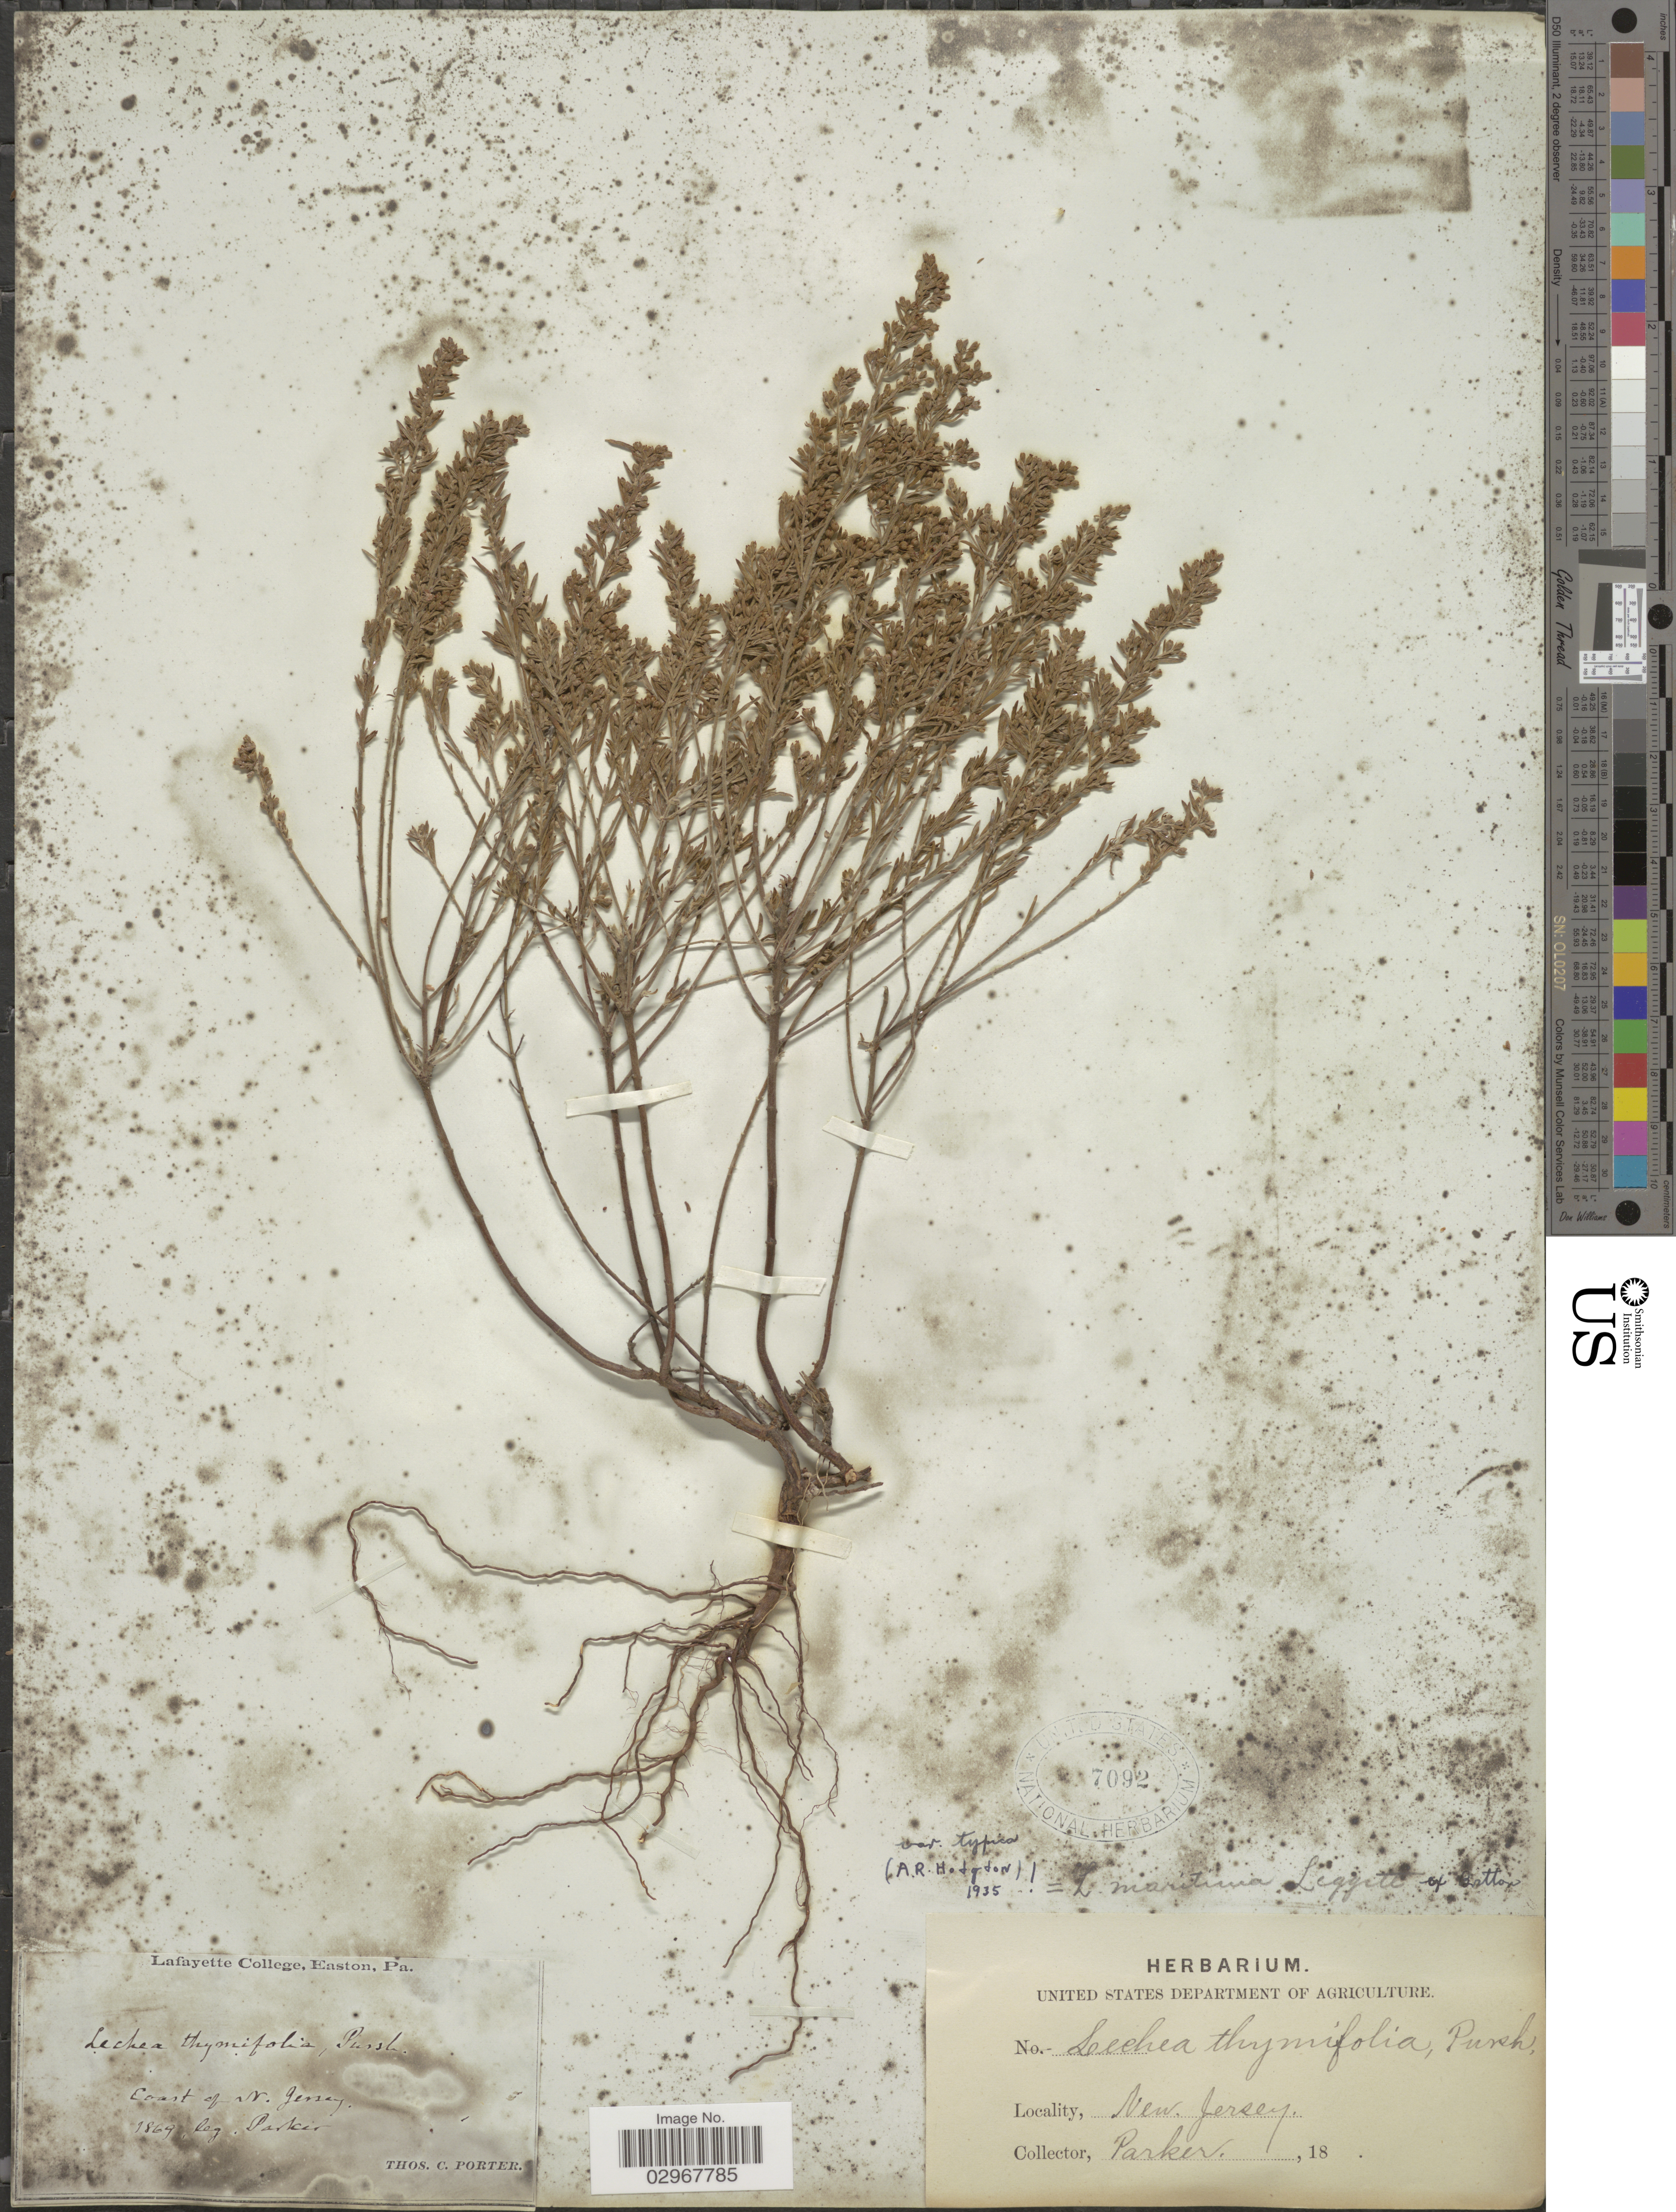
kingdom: Plantae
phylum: Tracheophyta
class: Magnoliopsida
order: Malvales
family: Cistaceae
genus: Lechea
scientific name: Lechea maritima var. typica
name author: Hodgdon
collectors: -. Parker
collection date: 1869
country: United States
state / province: New Jersey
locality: East of N. Jersey.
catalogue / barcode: US 7092